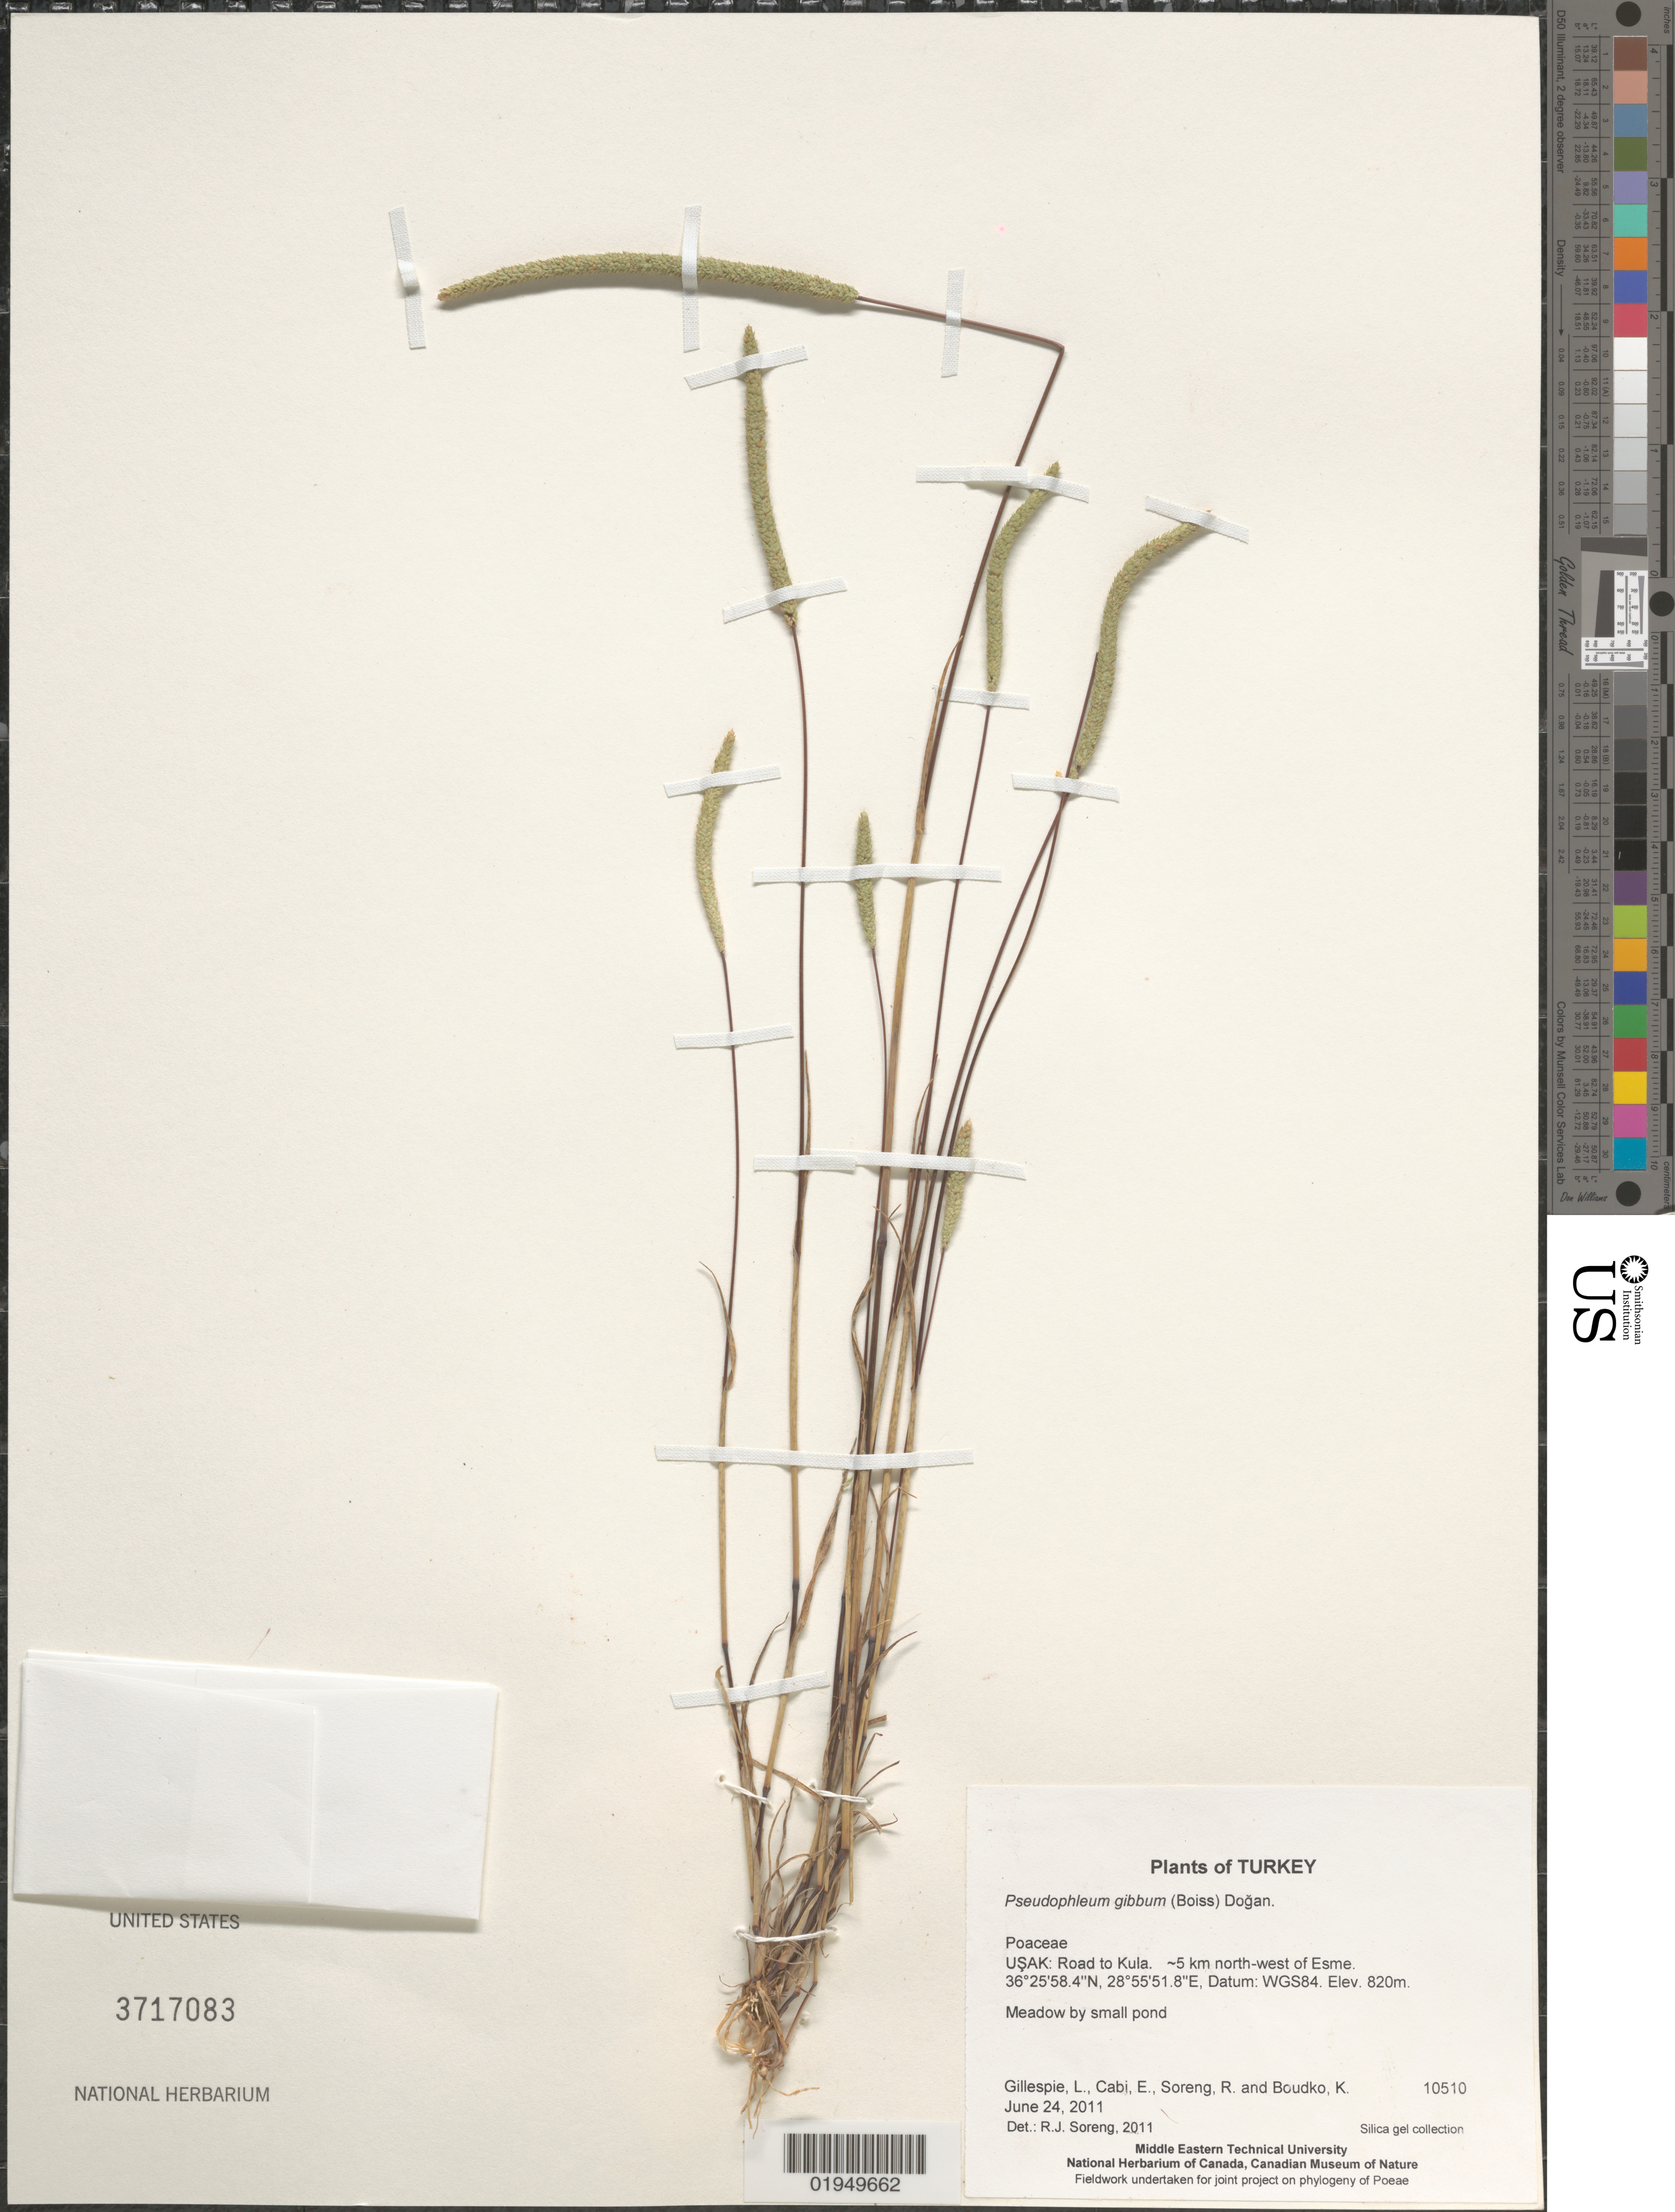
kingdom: Plantae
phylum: Tracheophyta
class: Liliopsida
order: Poales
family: Poaceae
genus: Pseudophleum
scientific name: Pseudophleum gibbum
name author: (Boiss.) Doğan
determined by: Soreng, Robert J., Research Associate (BOT), Smithsonian Institution - National Museum of Natural History (UNITED STATES)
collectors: L. J. Gillespie, E. Cabi, R. J. Soreng & K. Boudko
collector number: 10510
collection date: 2011-06-24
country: Turkey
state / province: Usak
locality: Road to Kula. ~5 km north-west of Esme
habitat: Meadow by small pond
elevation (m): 820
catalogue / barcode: US 3717083